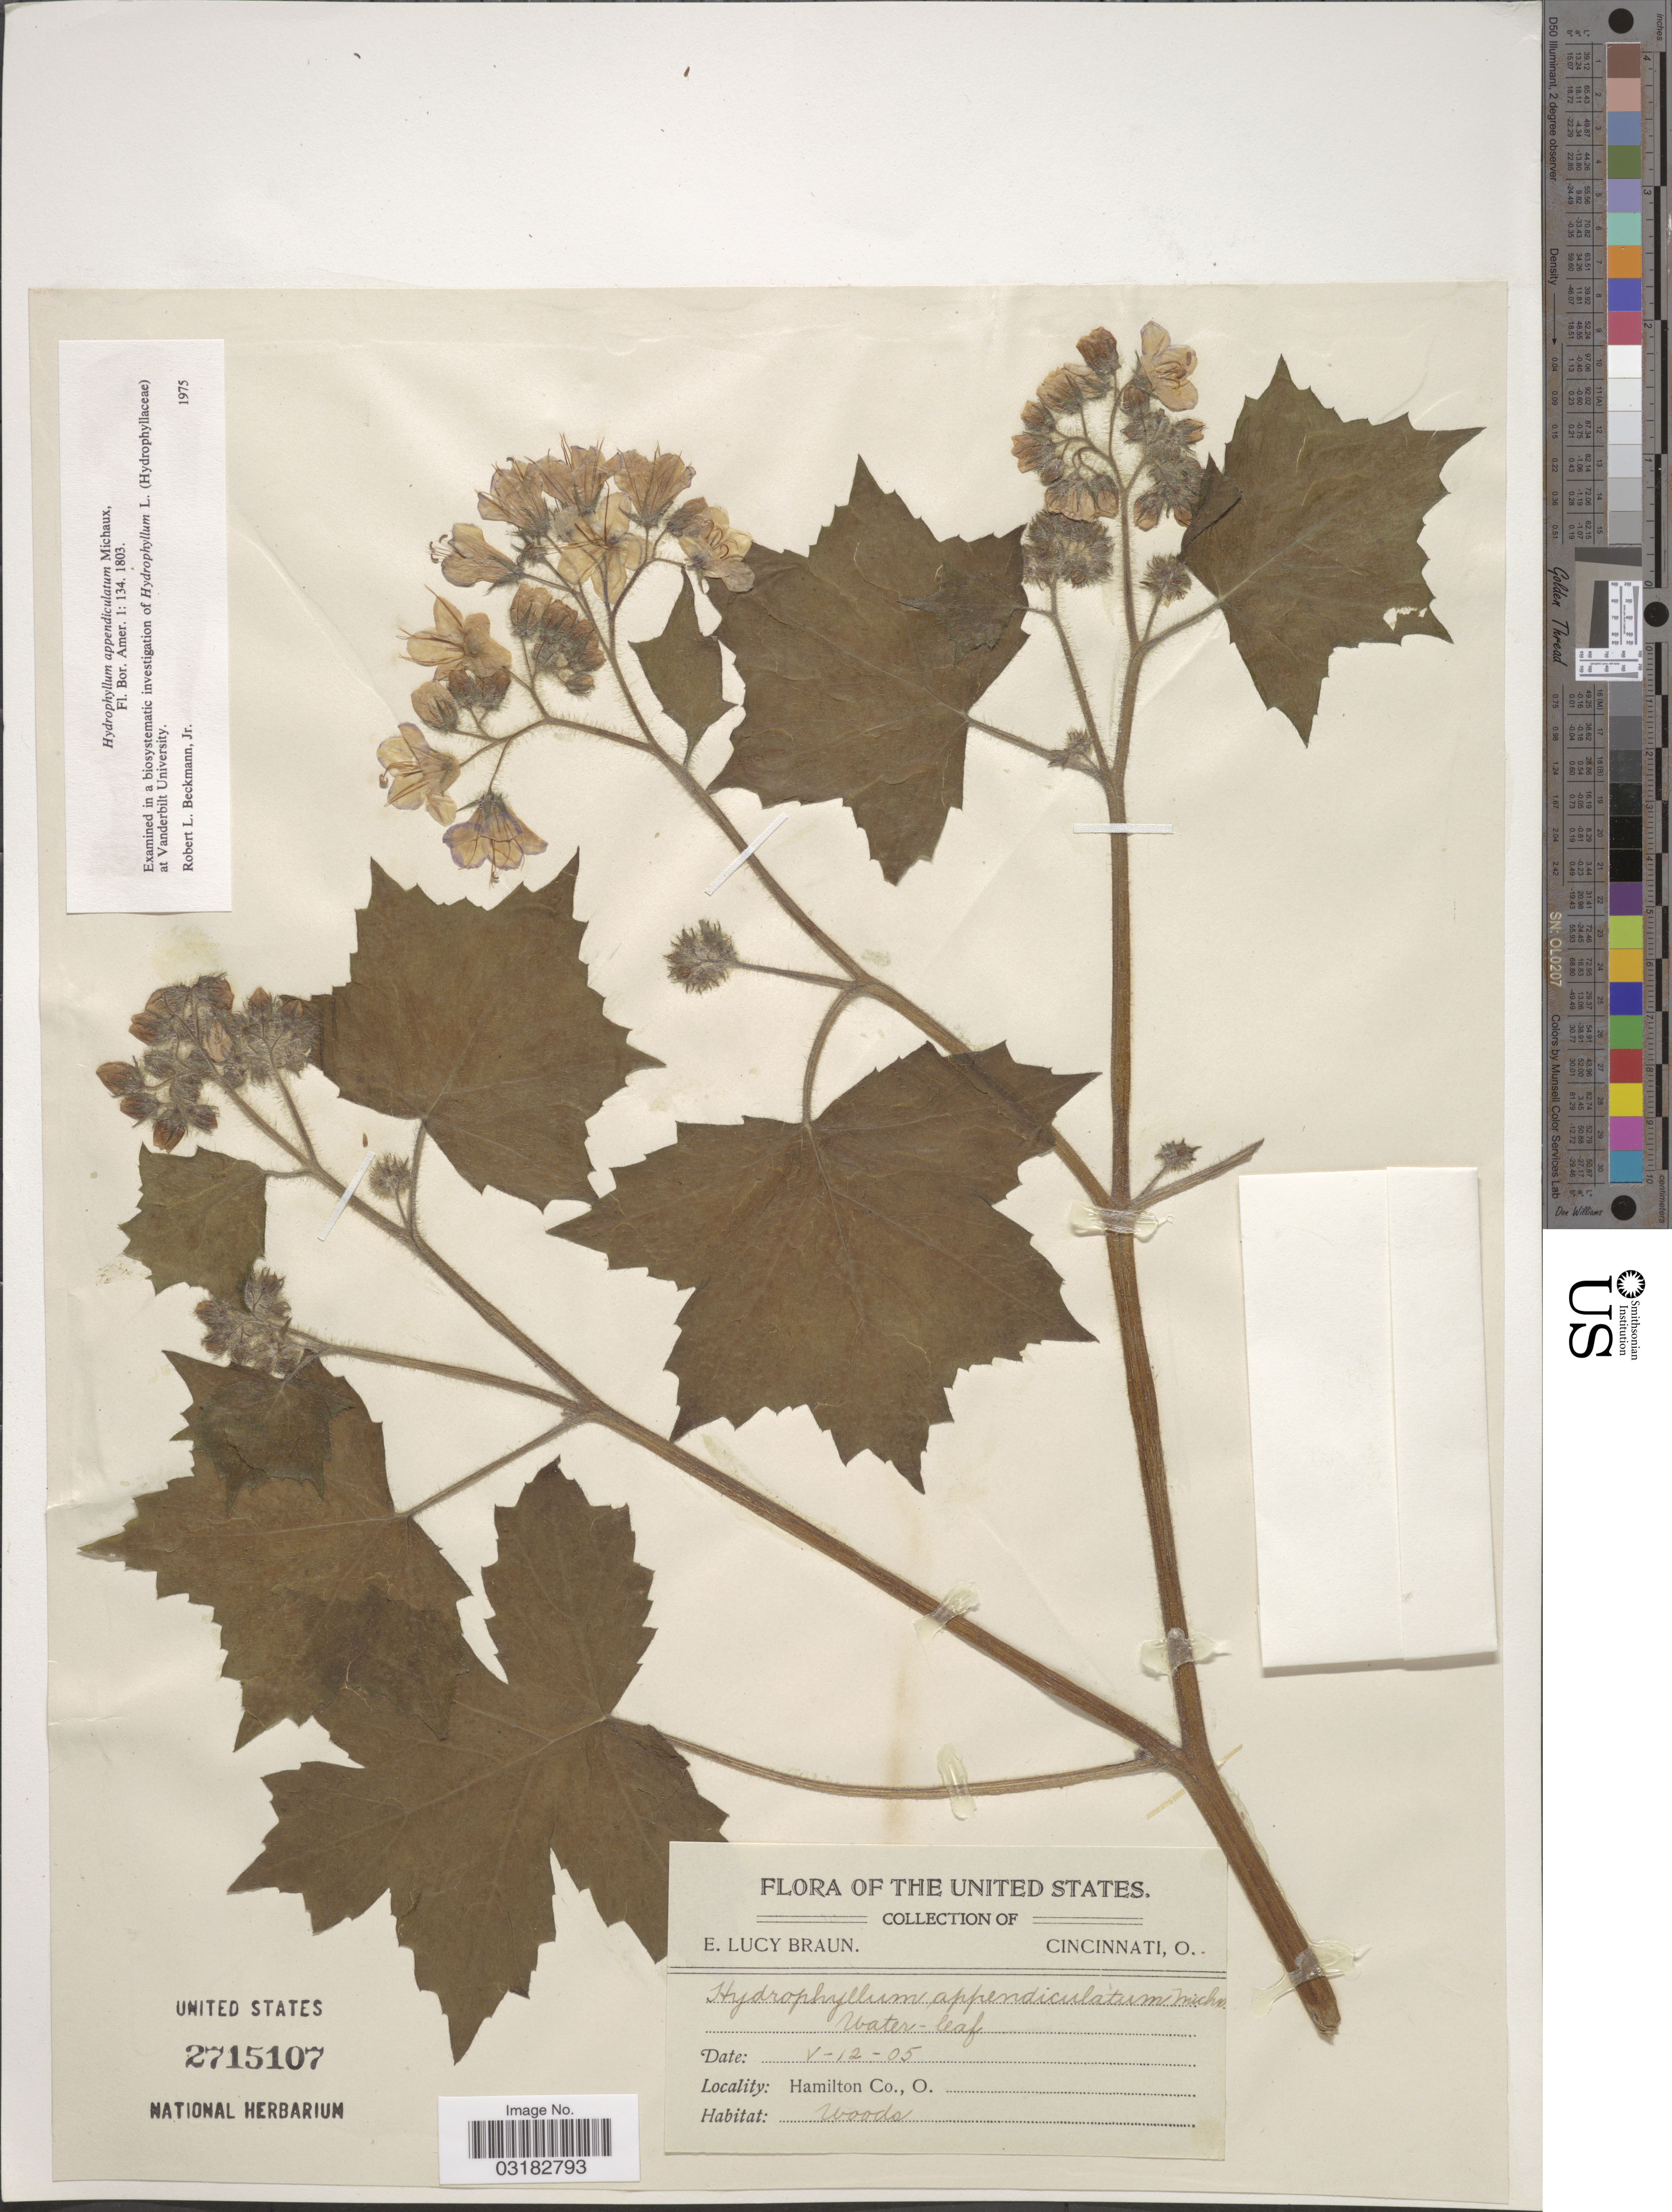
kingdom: Plantae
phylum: Tracheophyta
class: Magnoliopsida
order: Boraginales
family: Hydrophyllaceae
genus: Hydrophyllum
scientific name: Hydrophyllum appendiculatum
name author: Michx.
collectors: E. L. Braun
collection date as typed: Transcribed d/m/y: 12/5/5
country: United States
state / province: Ohio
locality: Hamilton Co.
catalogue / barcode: US 2715107